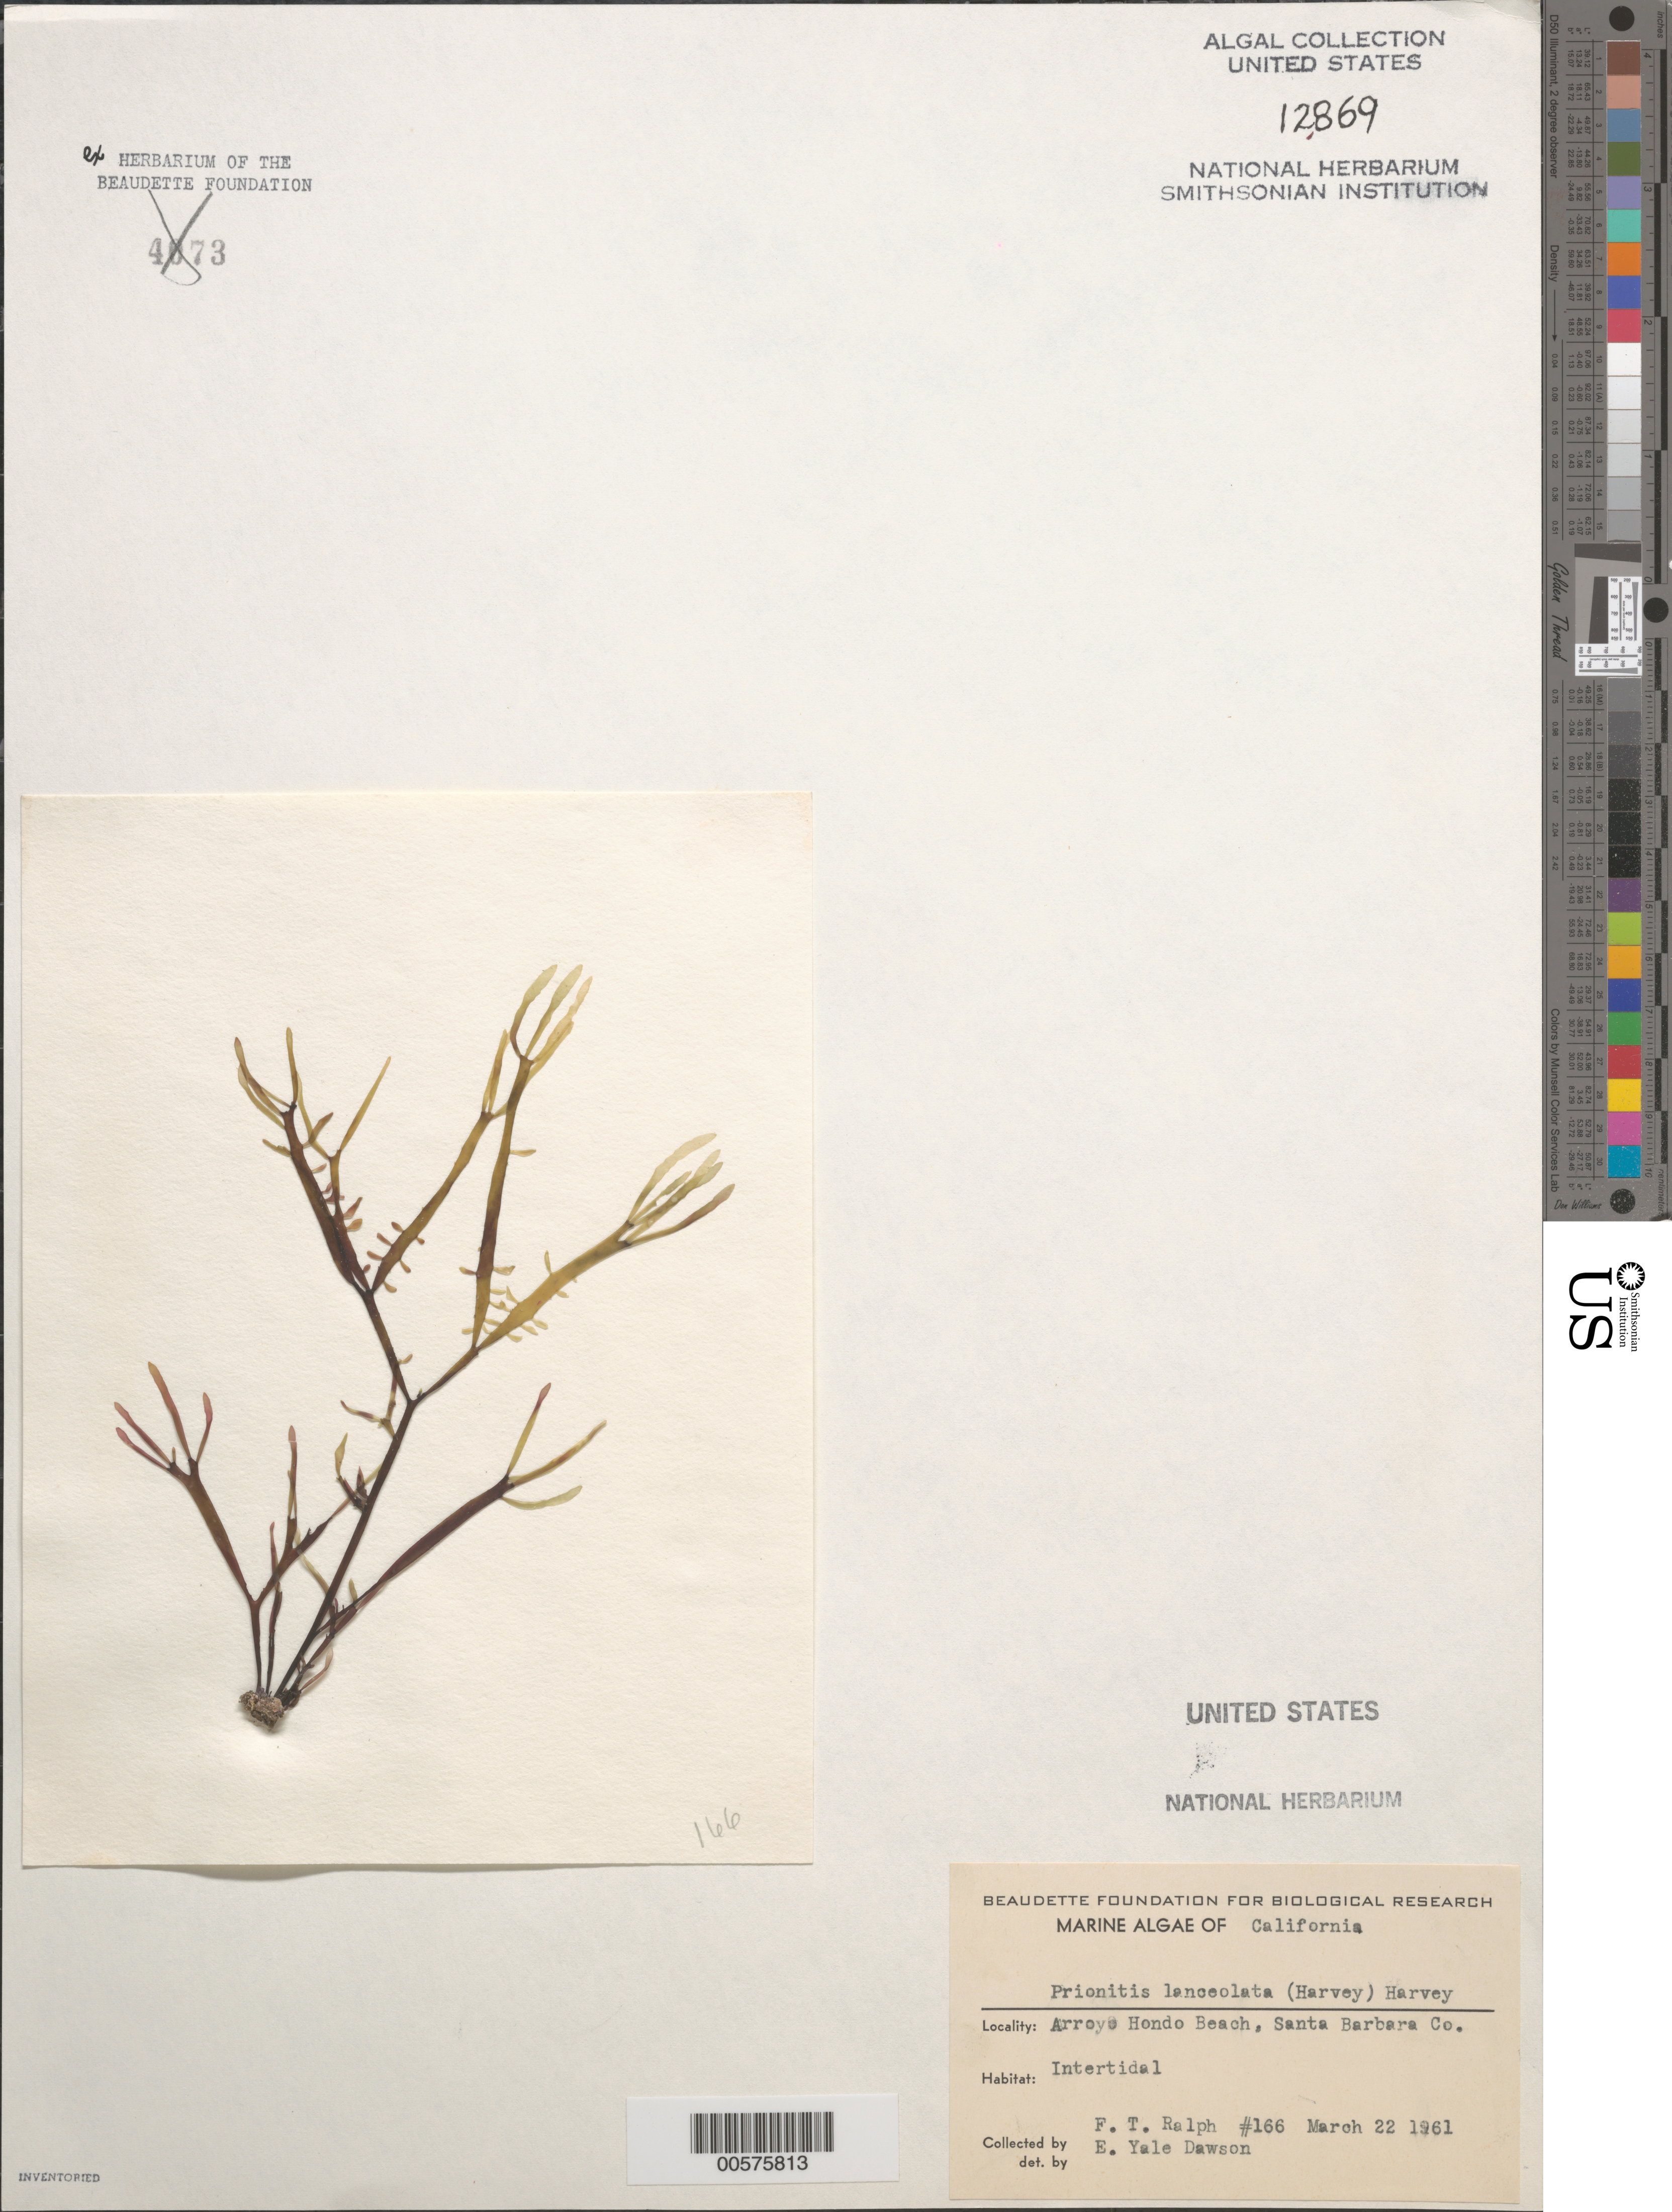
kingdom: Plantae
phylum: Rhodophyta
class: Florideophyceae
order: Cryptonemiales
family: Cryptonemiaceae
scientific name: Prionitis lanceolata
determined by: Dawson, E. Y.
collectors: F. Ralph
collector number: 166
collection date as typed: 22 Mar 1961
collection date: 1961-03-22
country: United States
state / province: California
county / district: Santa Barbara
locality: Arroyo Honda Beach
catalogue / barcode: US 12869